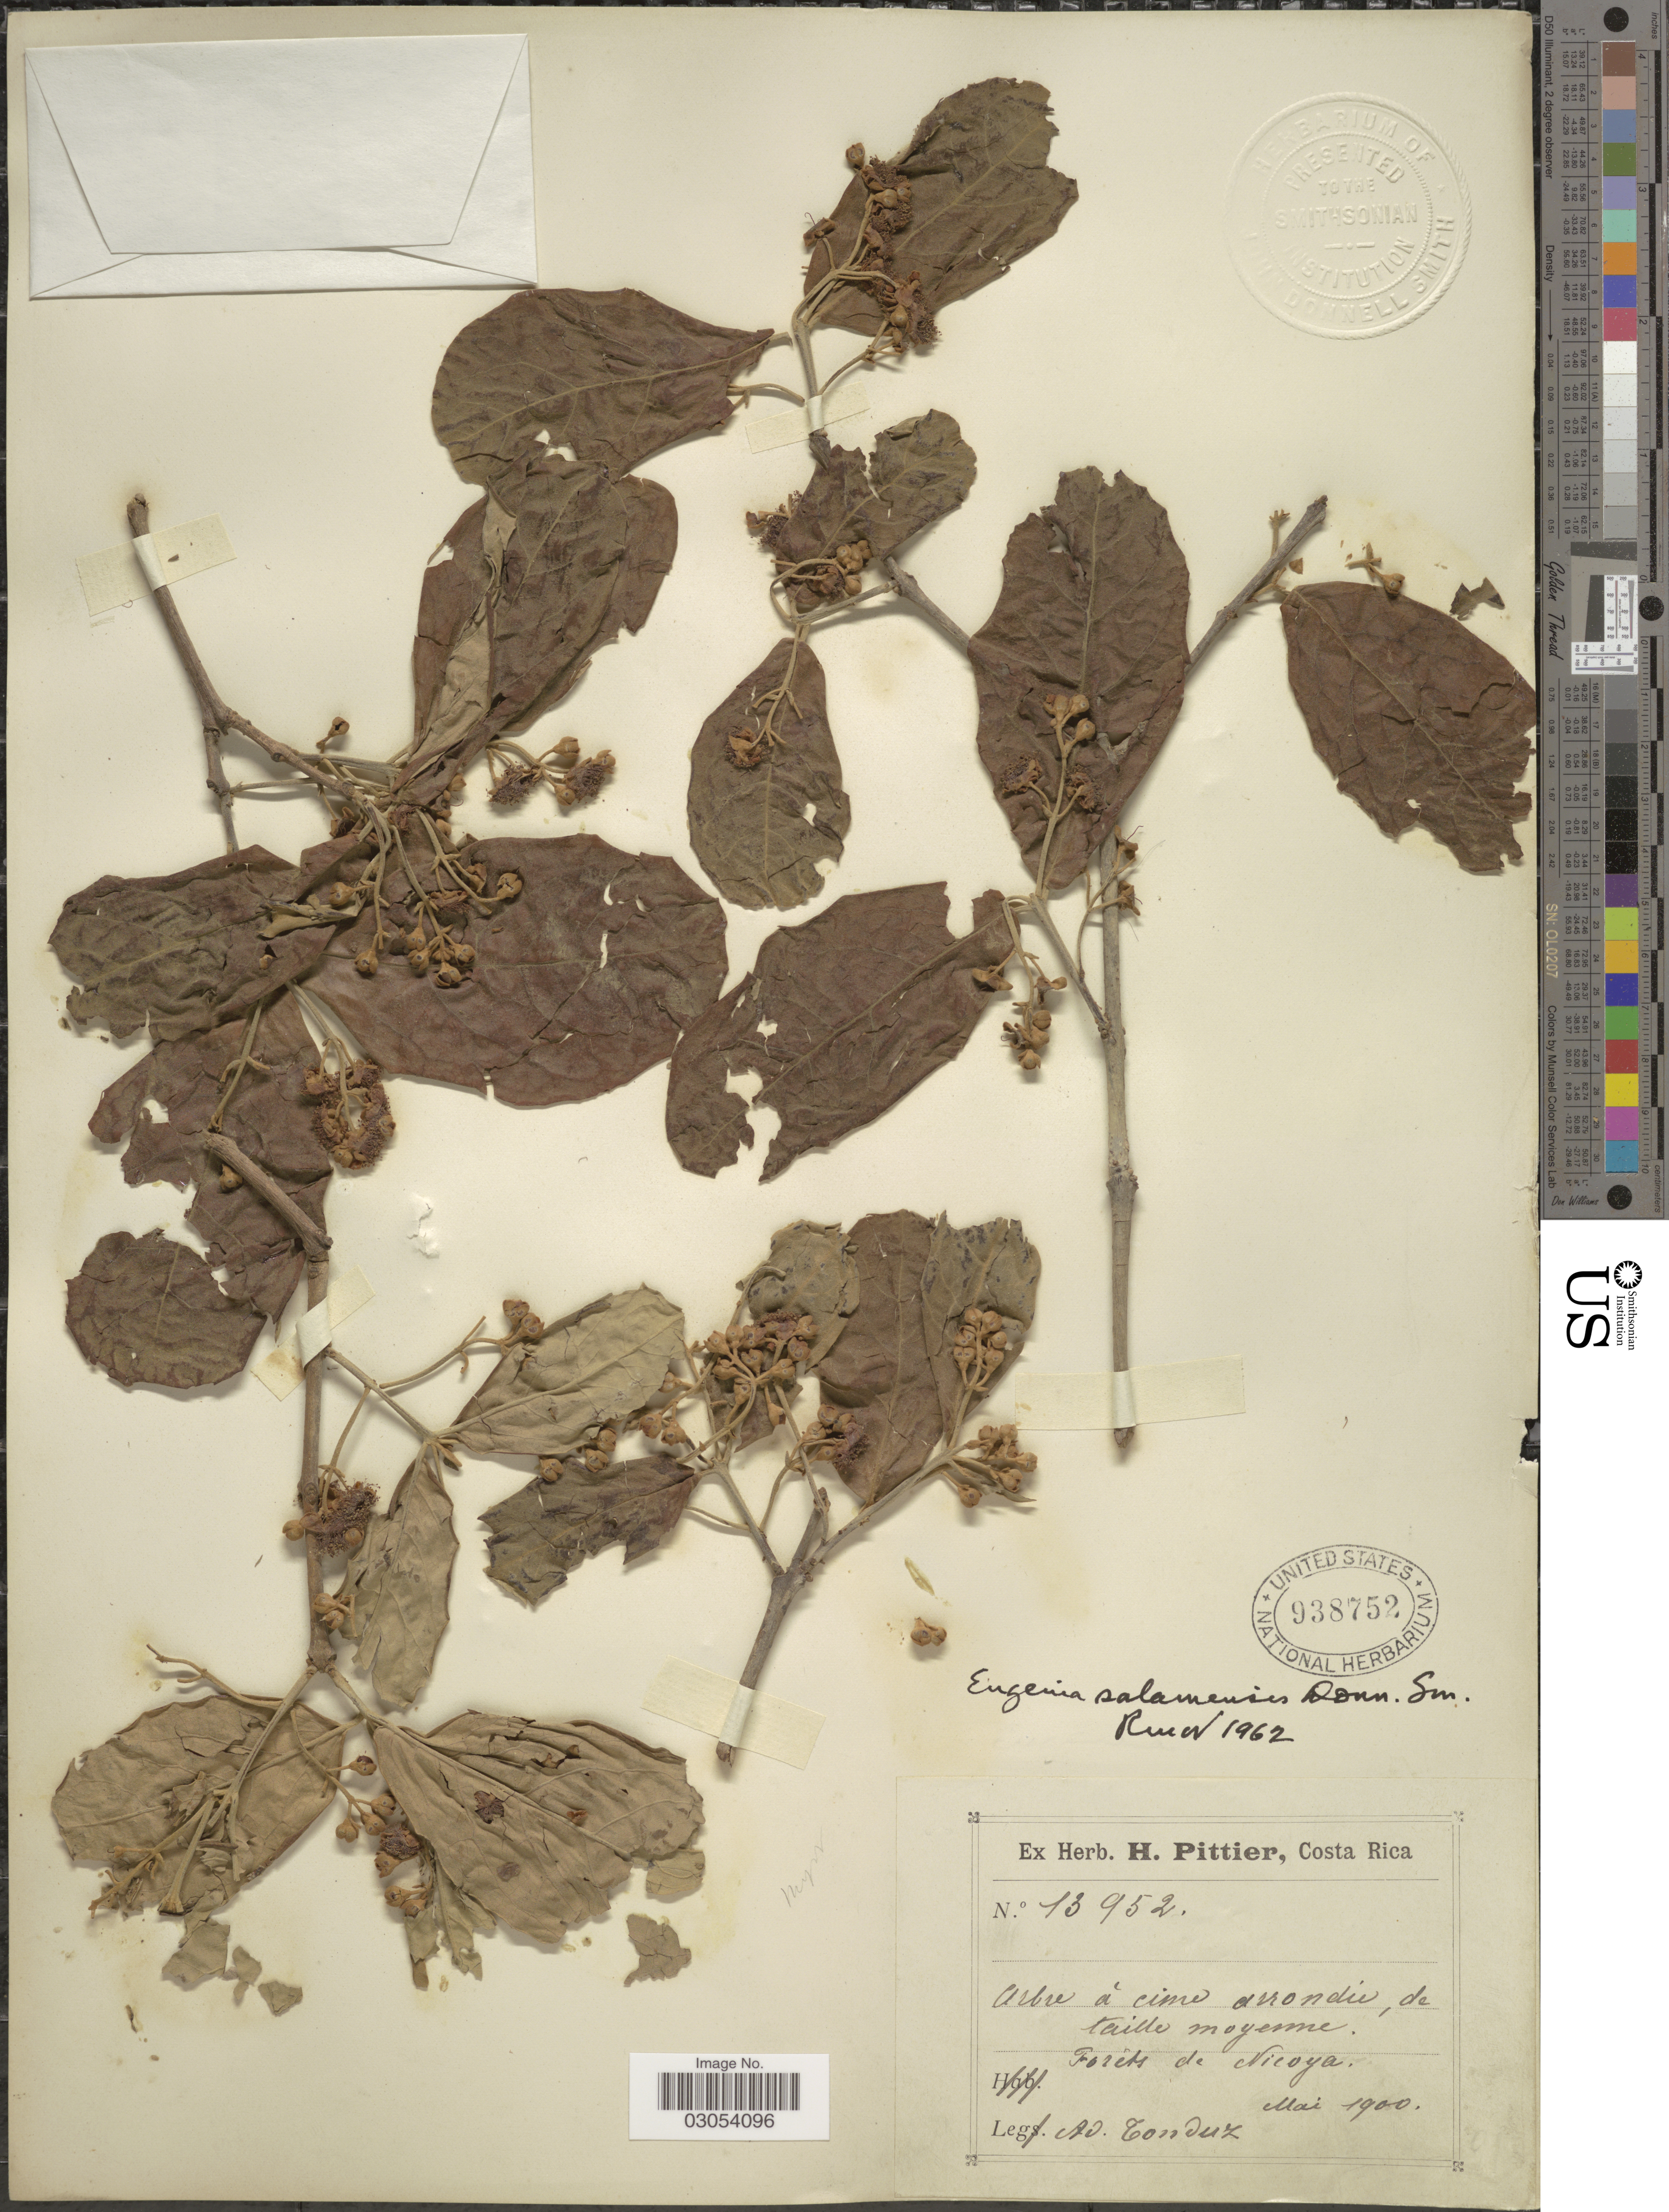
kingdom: Plantae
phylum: Tracheophyta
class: Magnoliopsida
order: Myrtales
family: Myrtaceae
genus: Eugenia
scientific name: Eugenia salamensis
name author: Donn. Sm.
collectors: A. Tonduz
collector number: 13952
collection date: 1900-05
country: Costa Rica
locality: Forêts de Nicoya.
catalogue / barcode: US 938752